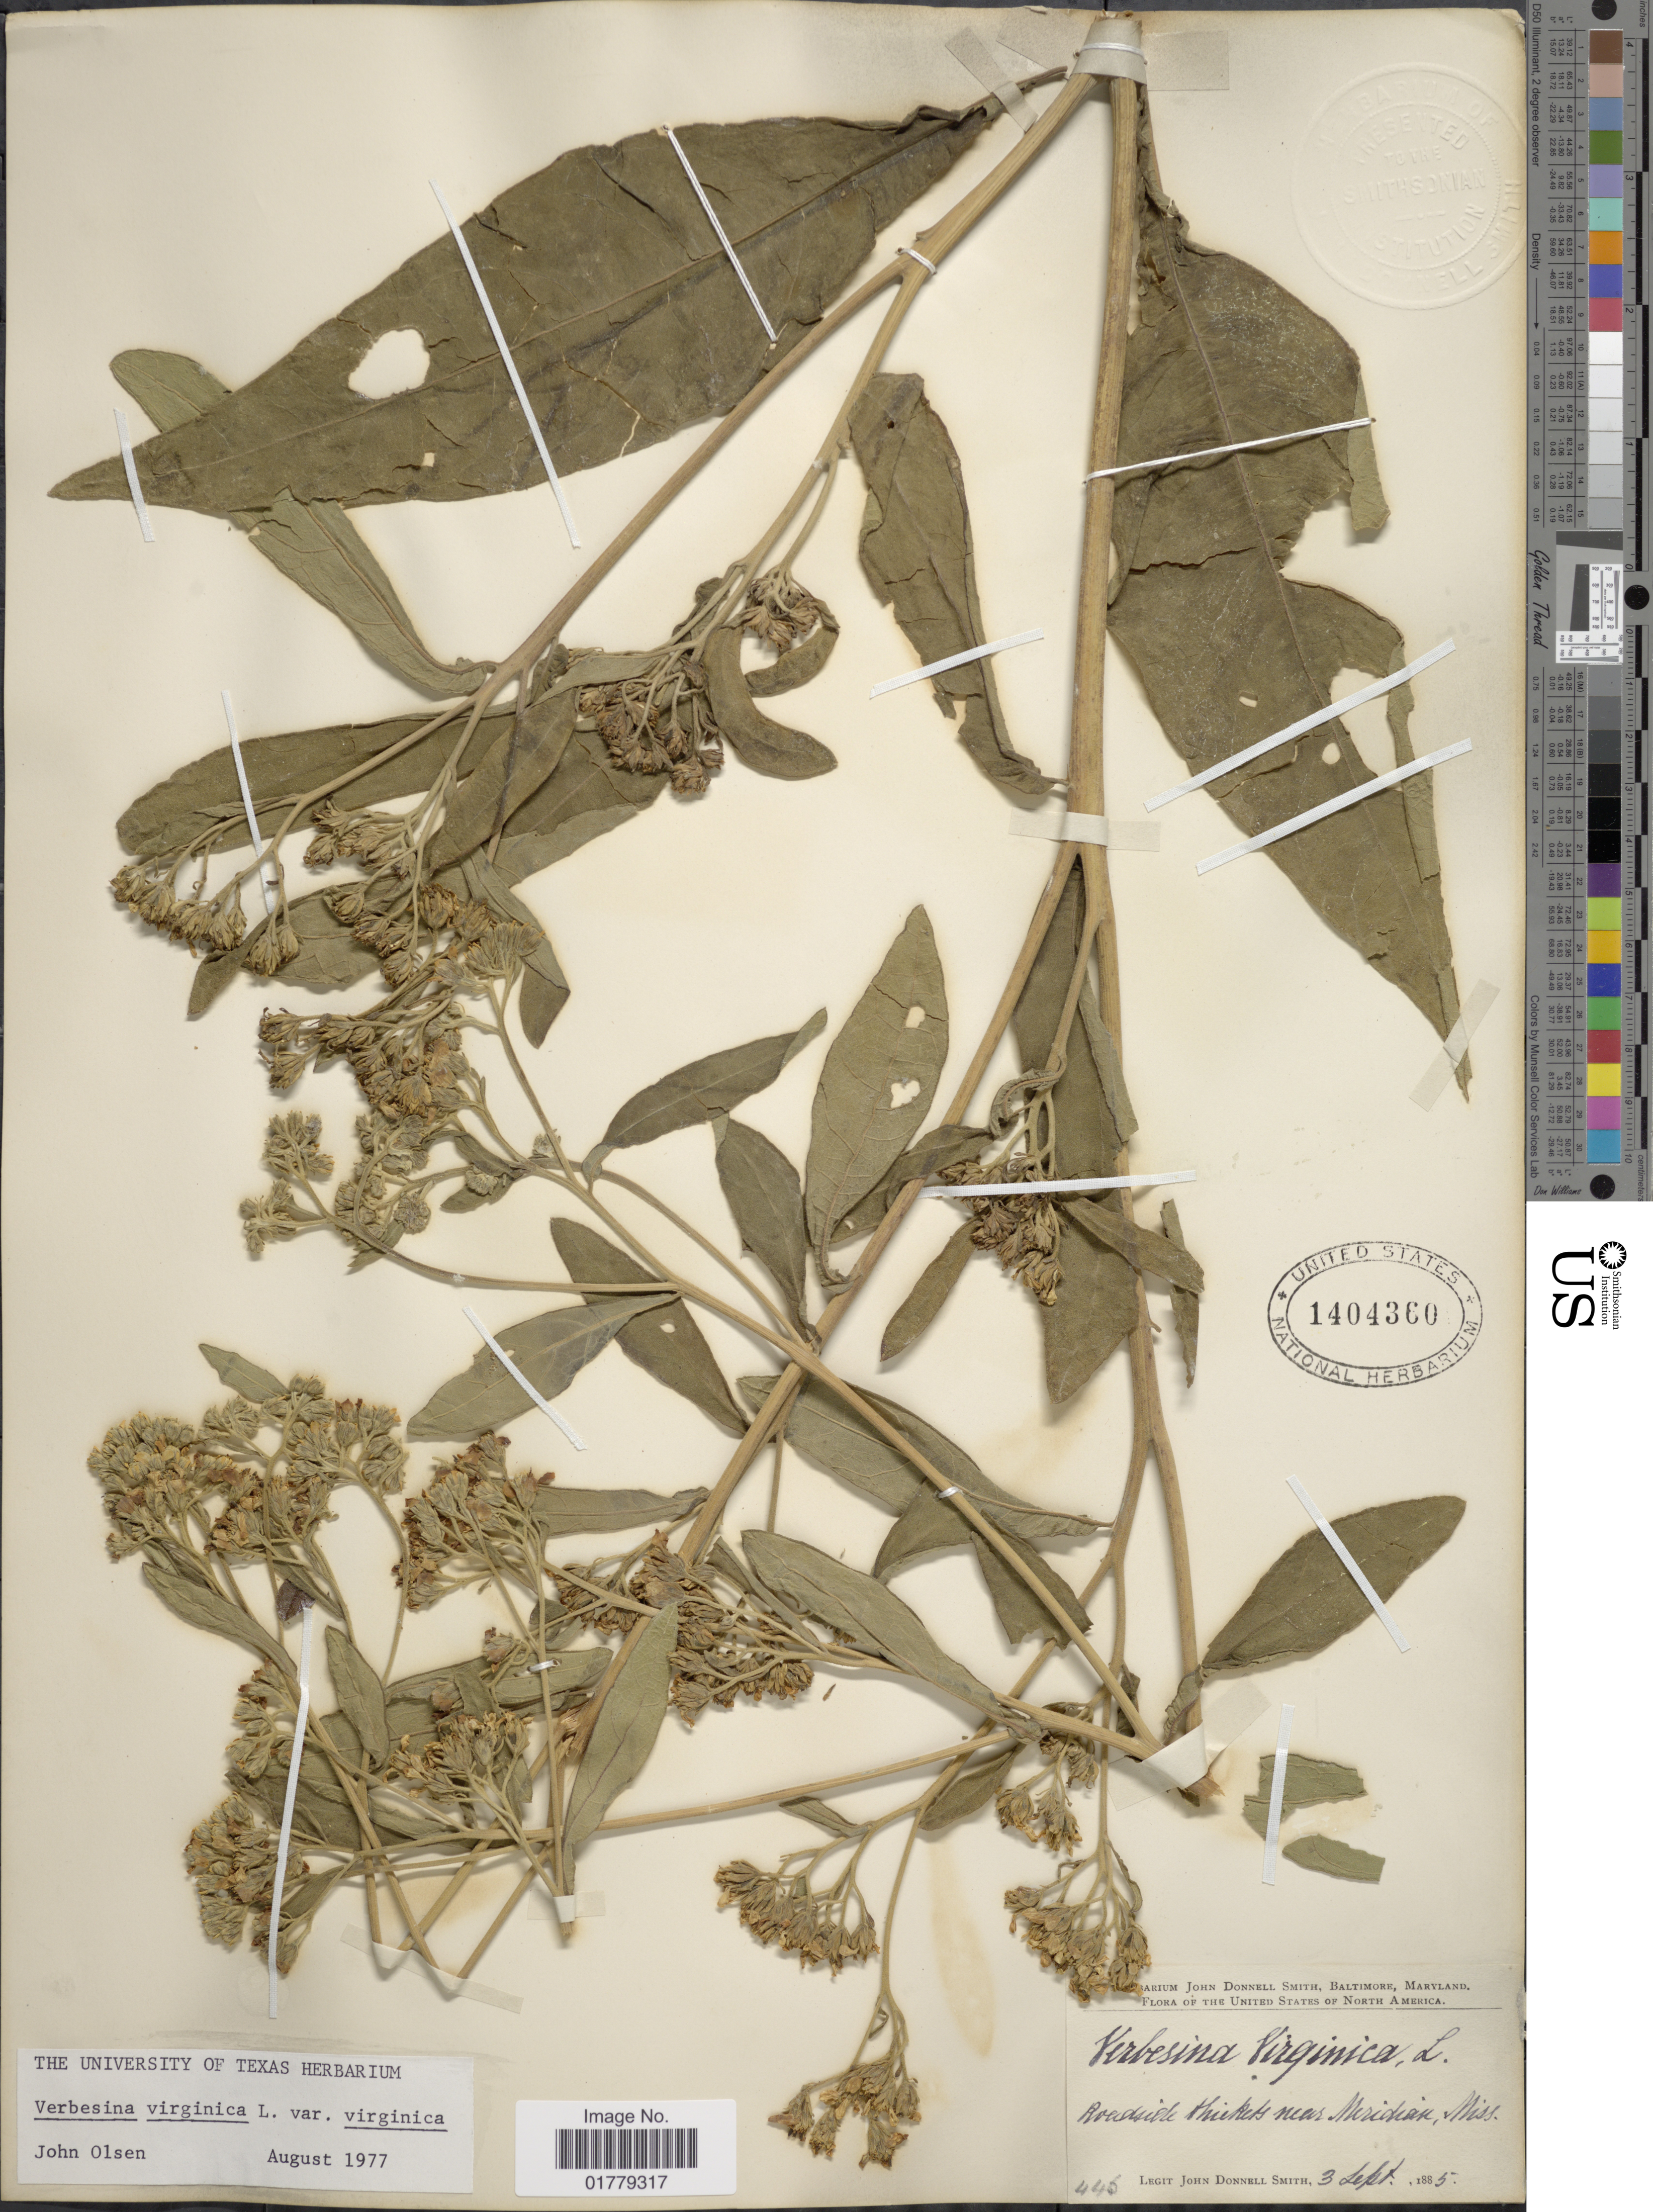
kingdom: Plantae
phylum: Tracheophyta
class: Magnoliopsida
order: Asterales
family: Asteraceae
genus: Verbesina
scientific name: Verbesina virginica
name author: L.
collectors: J. Donnell Smith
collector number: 446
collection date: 1885-09-03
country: United States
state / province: Mississippi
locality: Roadside thickets near Meridian, Miss.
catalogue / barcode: US 1404360